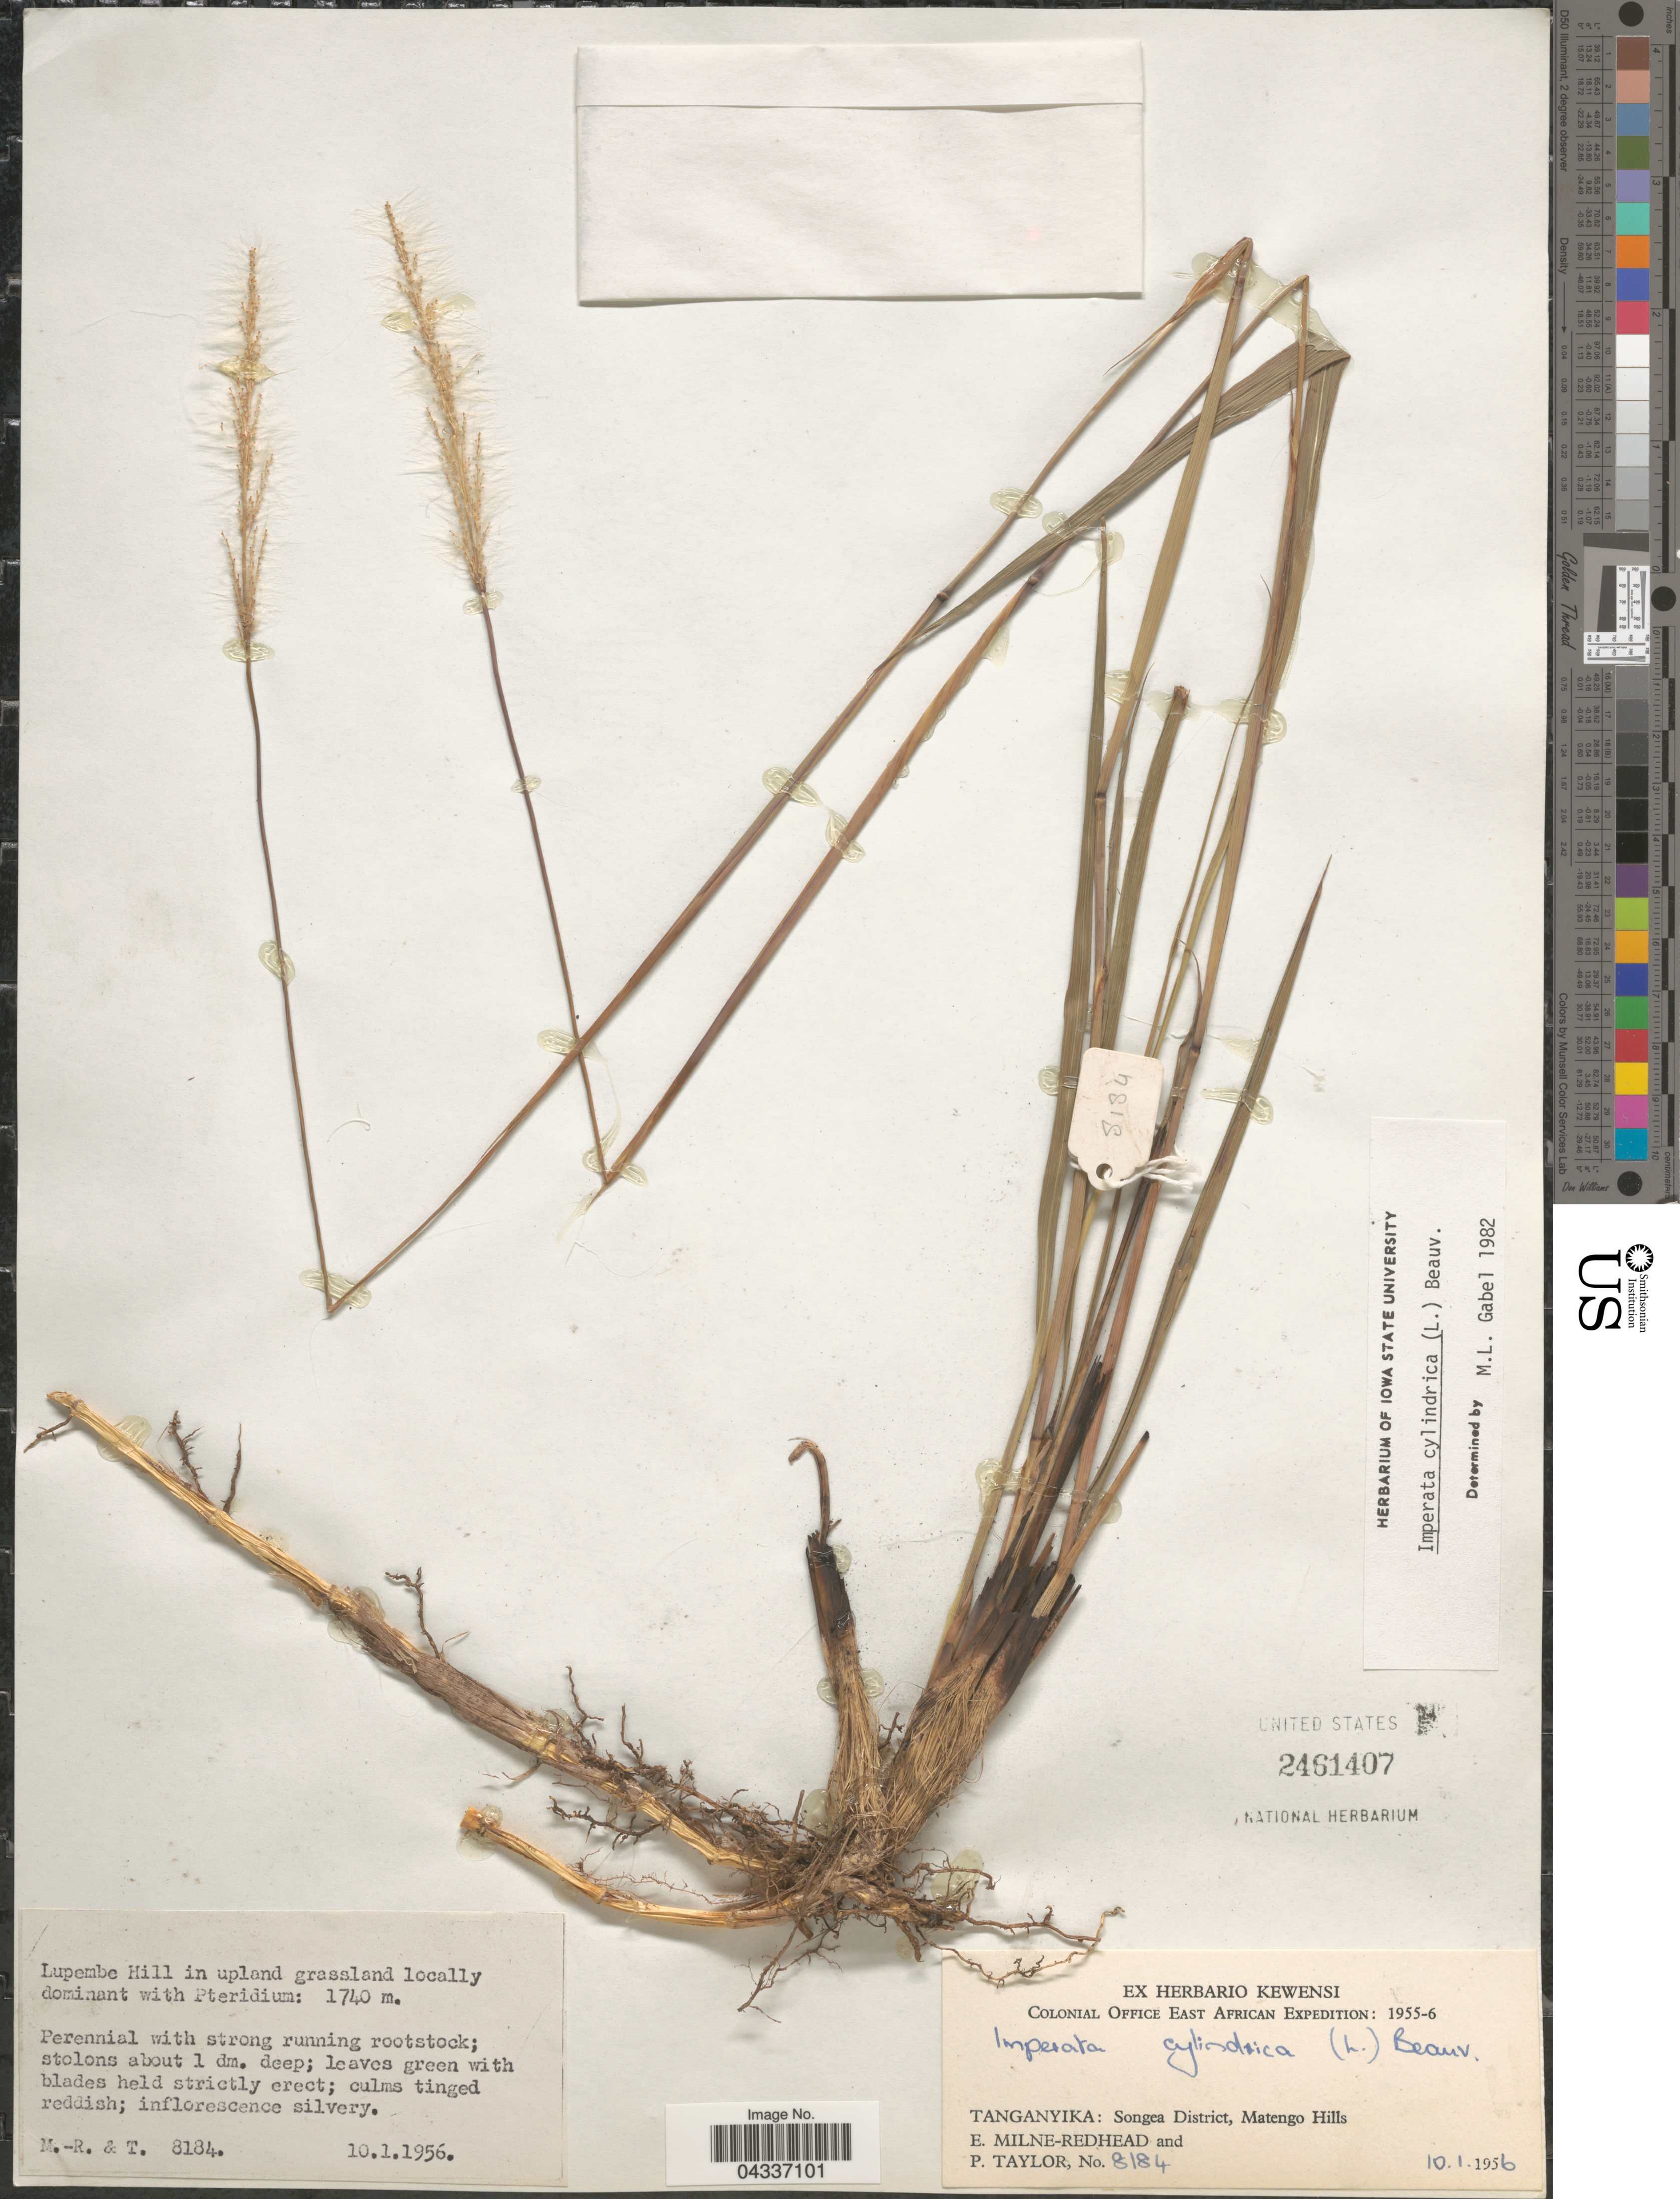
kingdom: Plantae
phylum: Tracheophyta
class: Liliopsida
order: Poales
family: Poaceae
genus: Imperata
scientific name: Imperata cylindrica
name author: (L.) P. Beauv.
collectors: E. W. Milne-Redhead & P. Taylor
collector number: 8184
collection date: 1956-01-10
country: Tanzania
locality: Colonial Office East African Expedition: 1955-6. Tanganyika: Songea District, Matengo Hills. Lupembe Hill.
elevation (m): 1740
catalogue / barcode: US 2461407